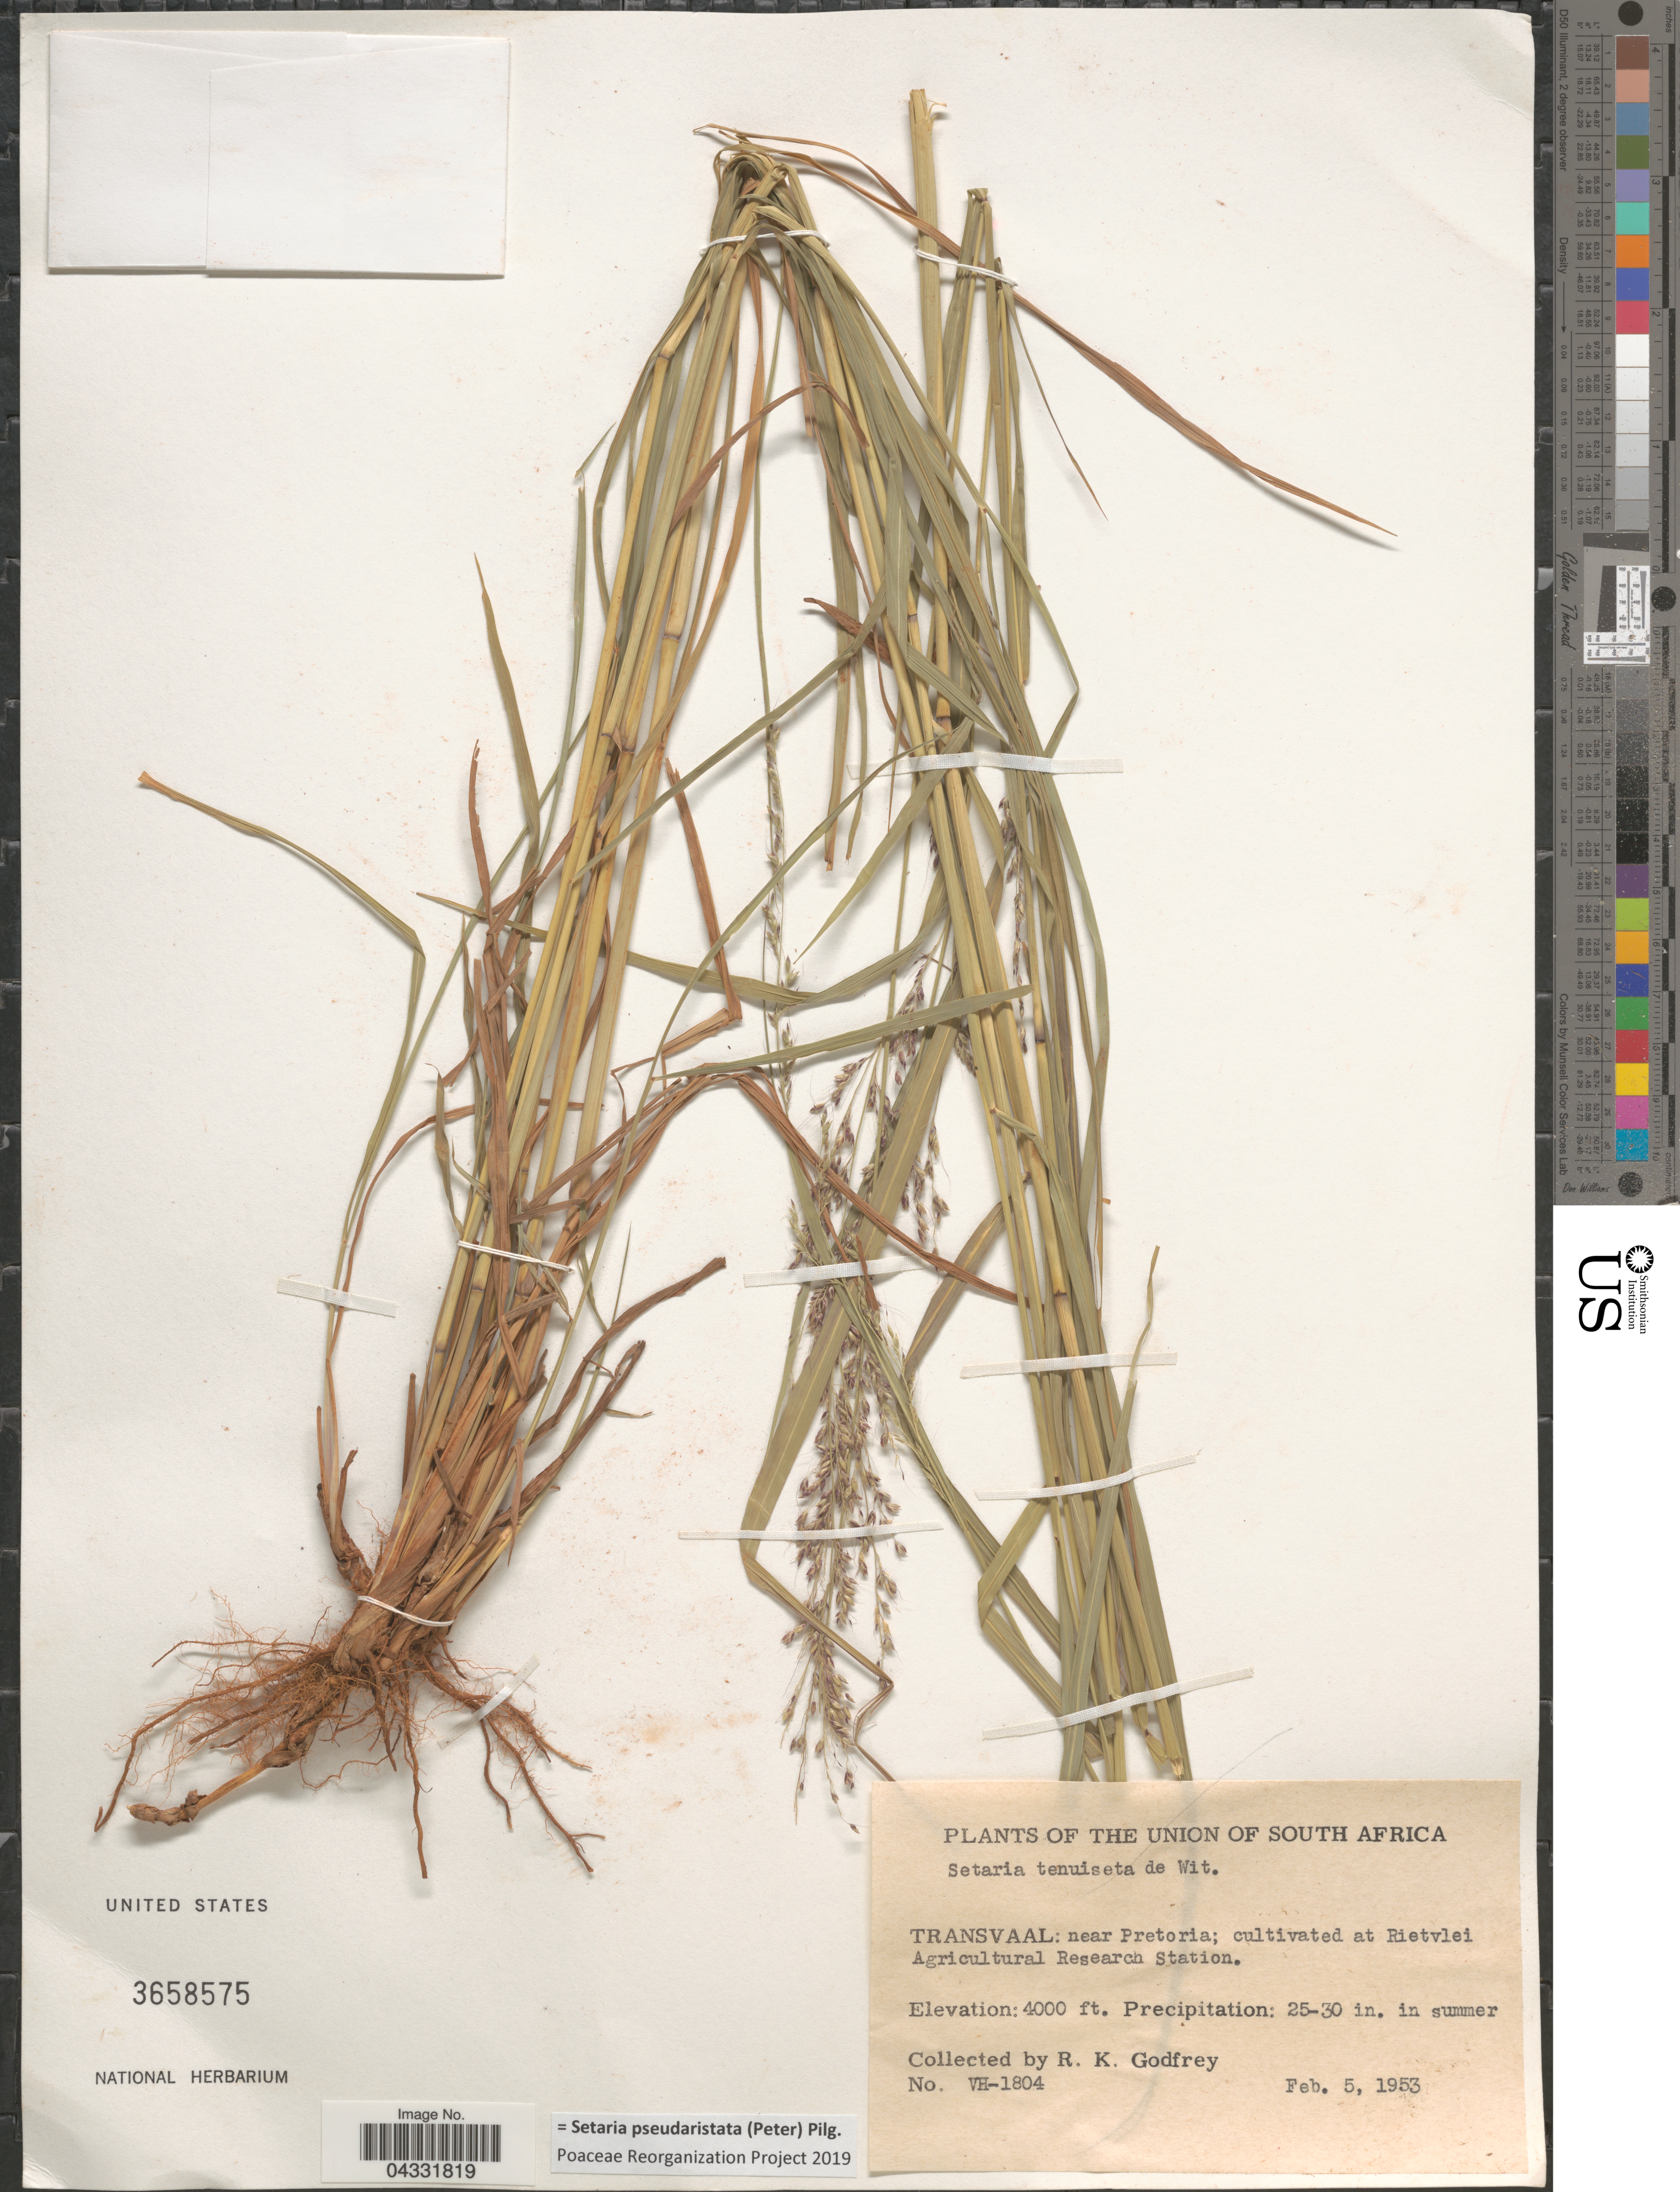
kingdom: Plantae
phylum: Tracheophyta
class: Liliopsida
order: Poales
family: Poaceae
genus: Setaria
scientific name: Setaria pseudaristata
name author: (Peter) Pilg.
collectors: R. K. Godfrey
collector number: VH-1804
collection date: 1953-02-05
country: South Africa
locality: At Rietvlei Agricultural Research Station.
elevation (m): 1219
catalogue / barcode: US 3658575